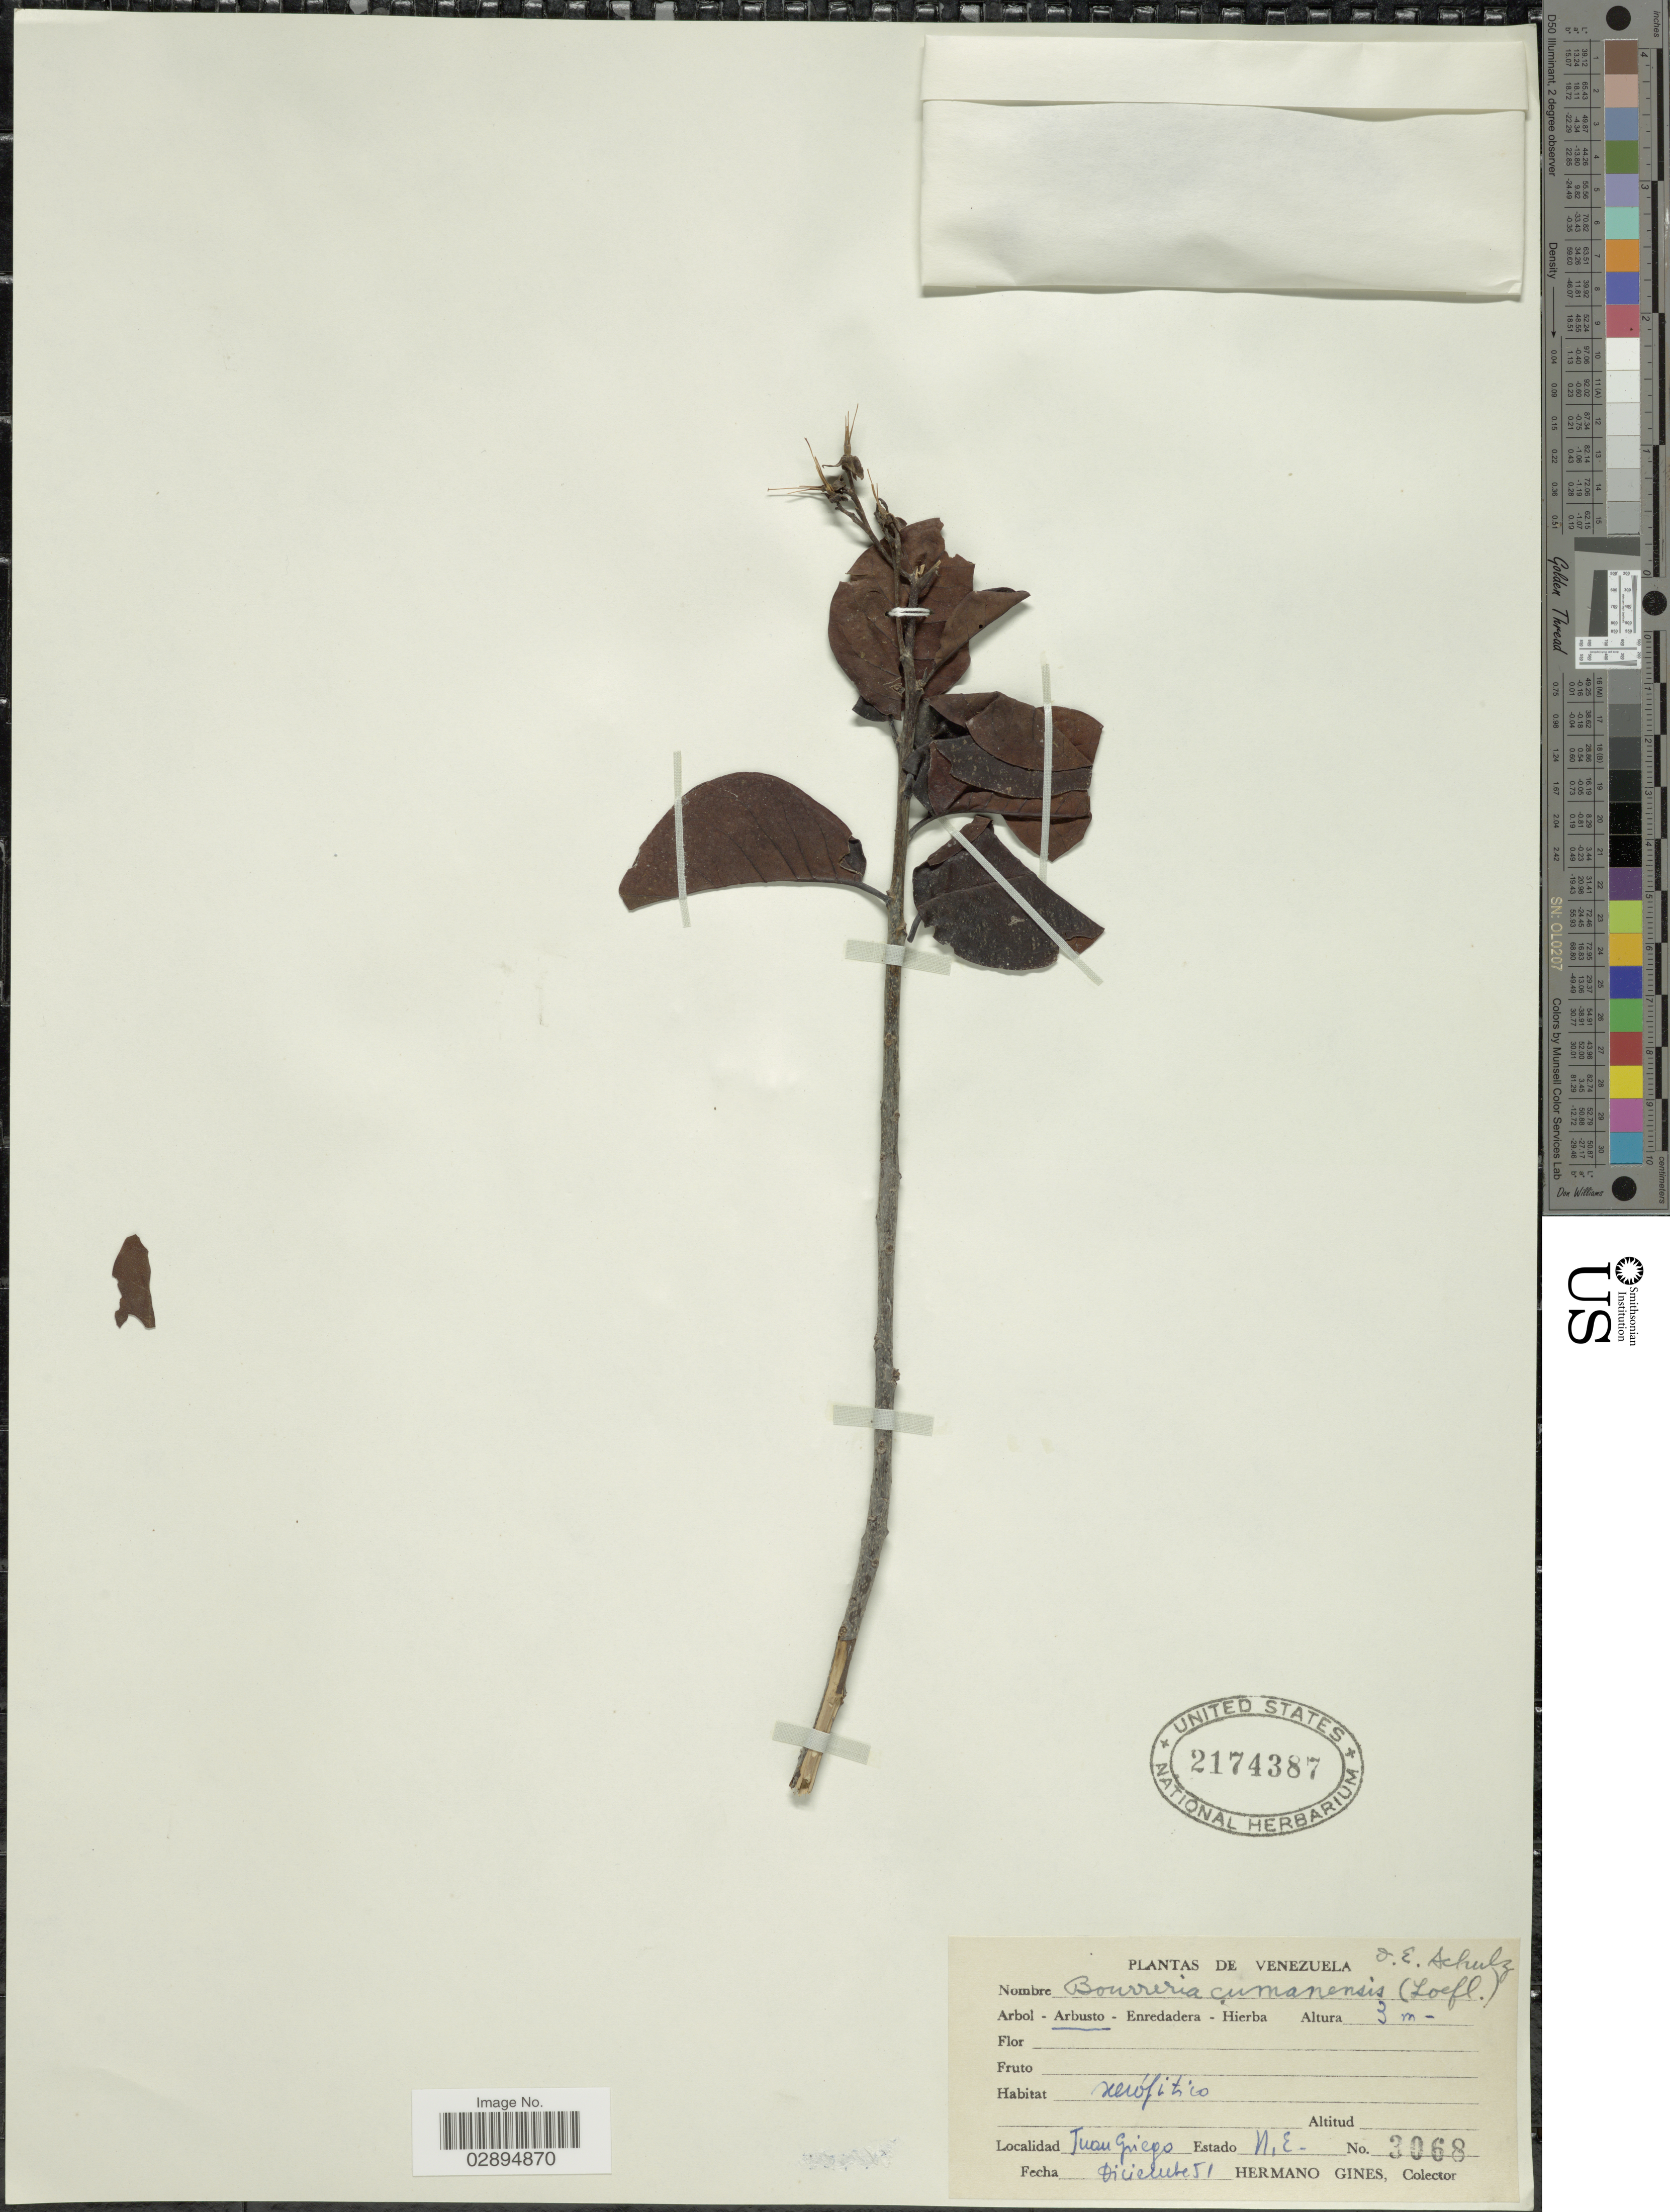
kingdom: Plantae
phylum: Tracheophyta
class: Magnoliopsida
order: Boraginales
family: Ehretiaceae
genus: Bourreria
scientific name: Bourreria exsucca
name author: (L.) Jacq.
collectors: Bro. Gines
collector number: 3068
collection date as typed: Transcribed d/m/y: /12/51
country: Venezuela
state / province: Nueva Esparta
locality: Juan Griego. Estado N.E.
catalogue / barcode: US 2174387